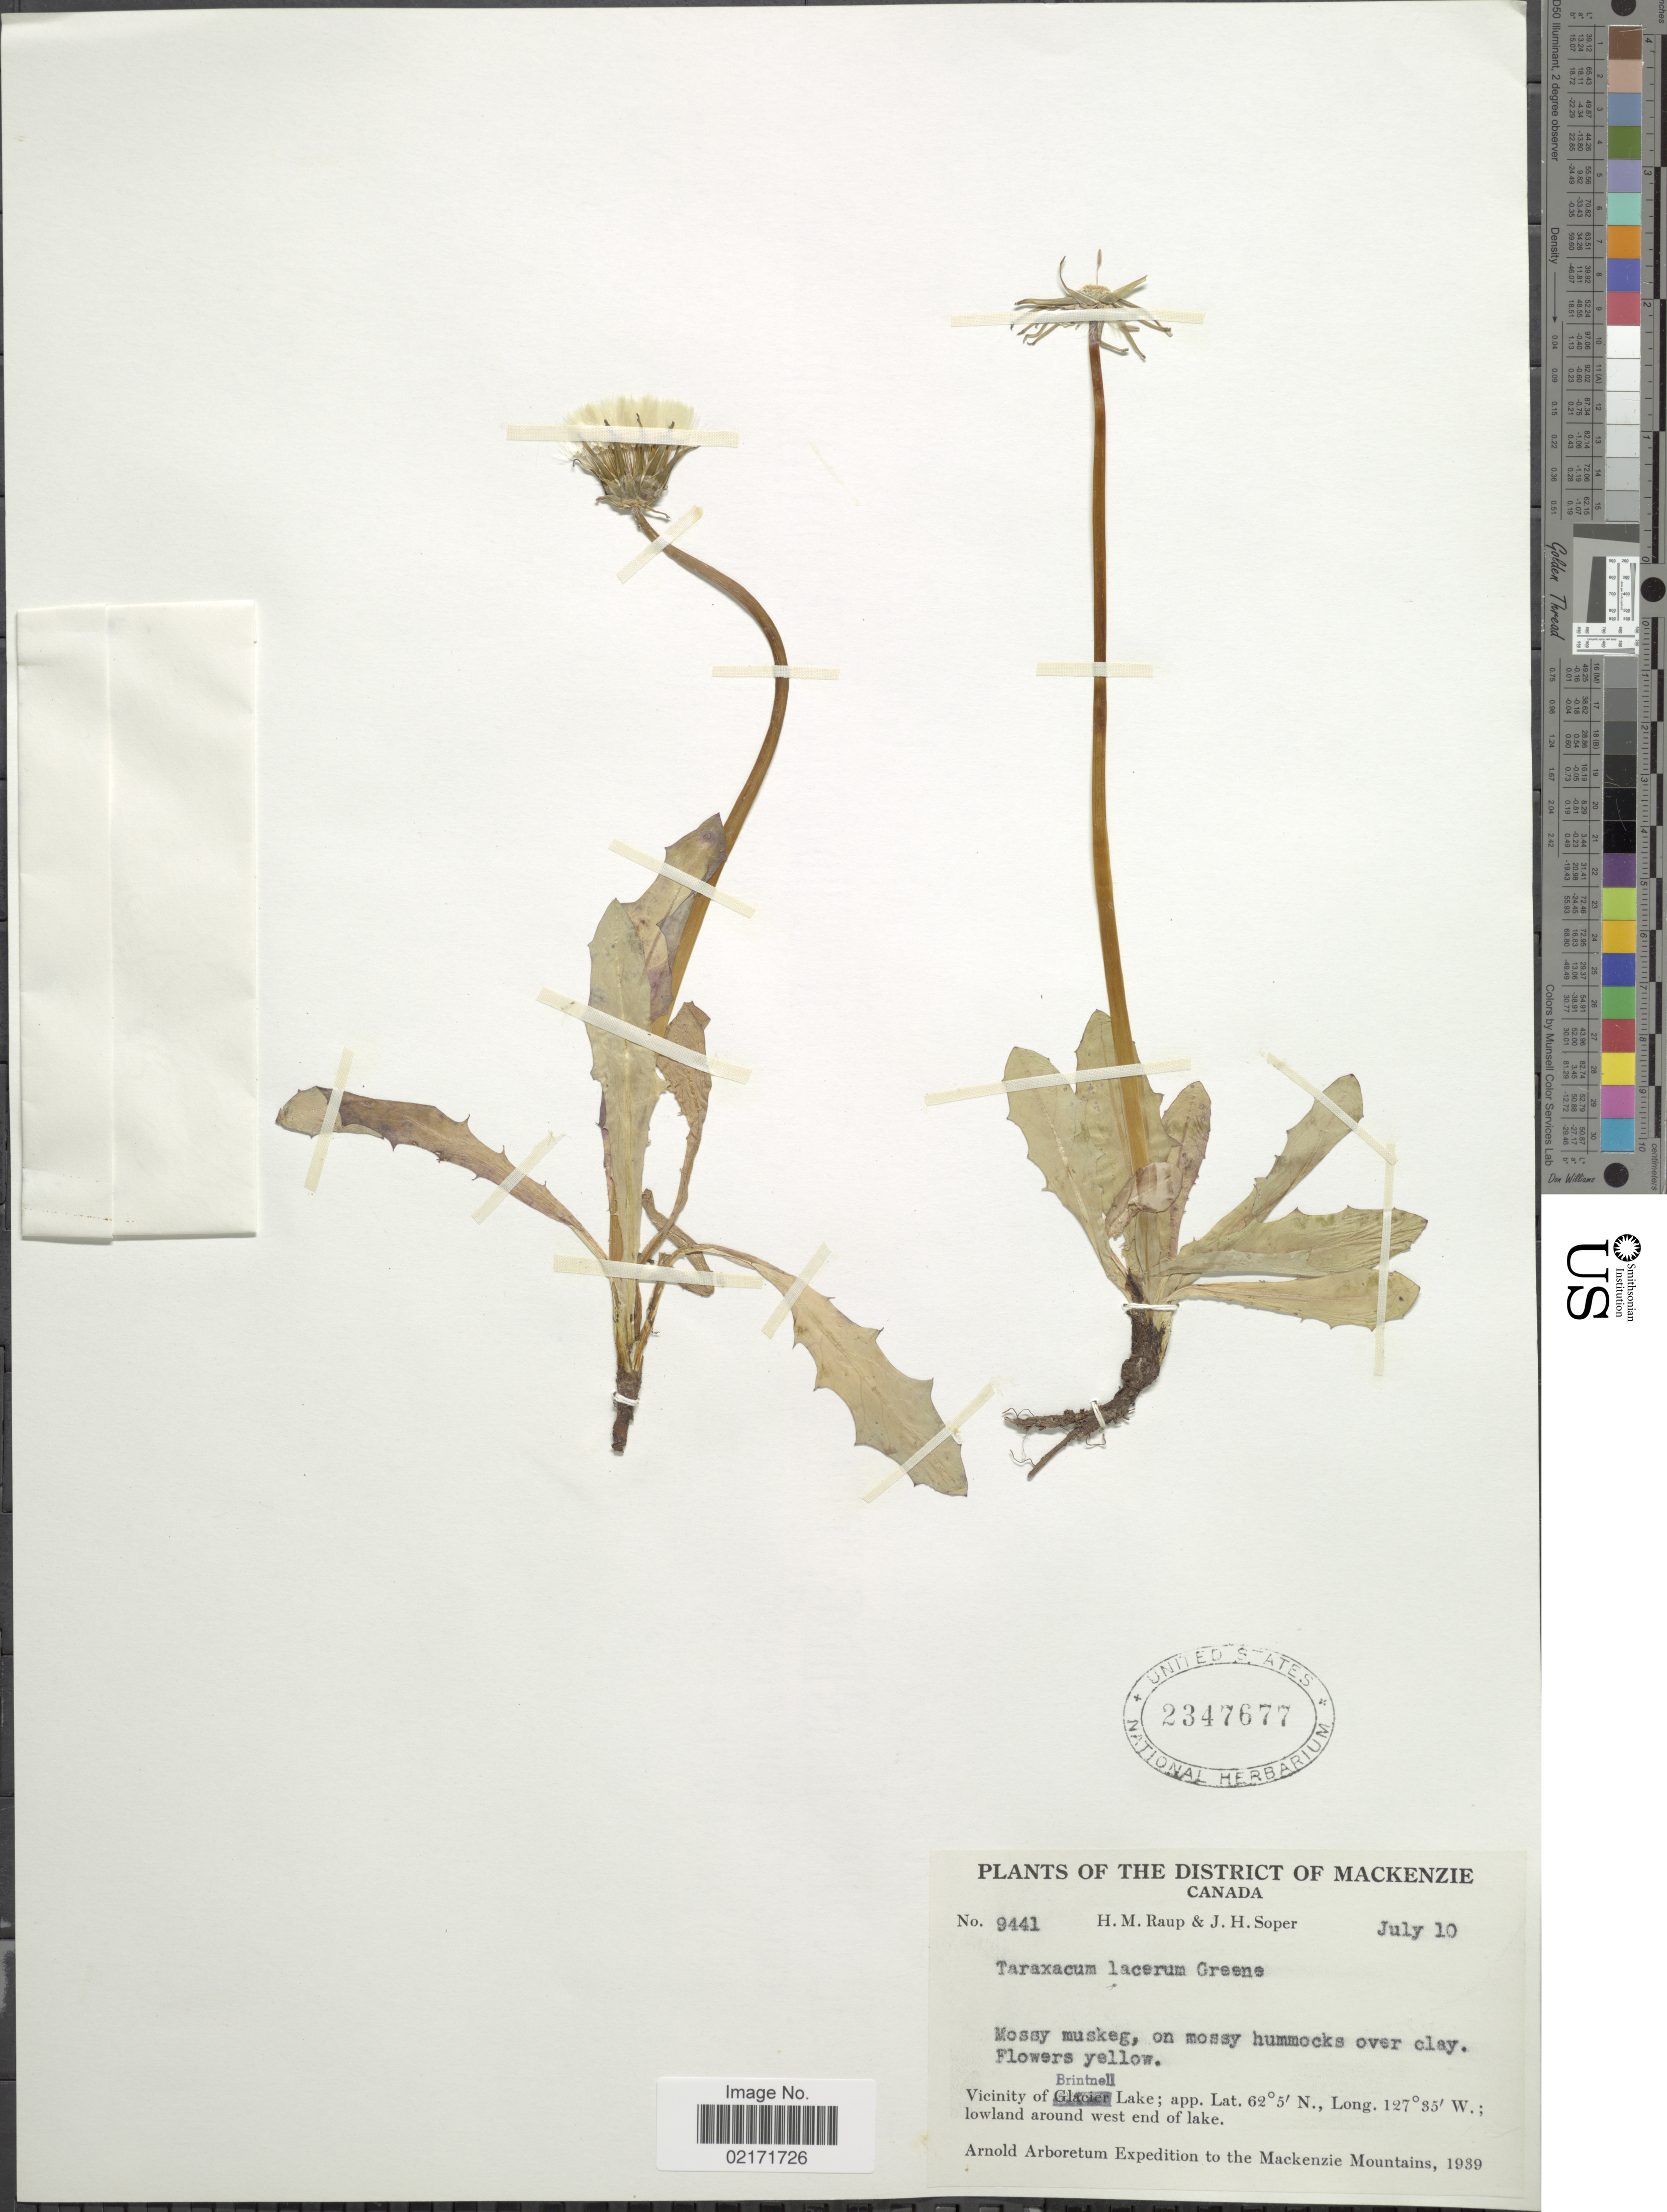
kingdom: Plantae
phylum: Tracheophyta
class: Magnoliopsida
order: Asterales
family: Asteraceae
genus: Taraxacum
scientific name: Taraxacum ceratophorum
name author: (Ledeb.) DC.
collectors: H. Raup & J. H. Soper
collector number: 9441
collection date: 1939-07-10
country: Canada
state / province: British Columbia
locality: District of Mackenzie. Vicinity of Brintnell Lake; lowland around west end of lake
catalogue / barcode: US 2347677